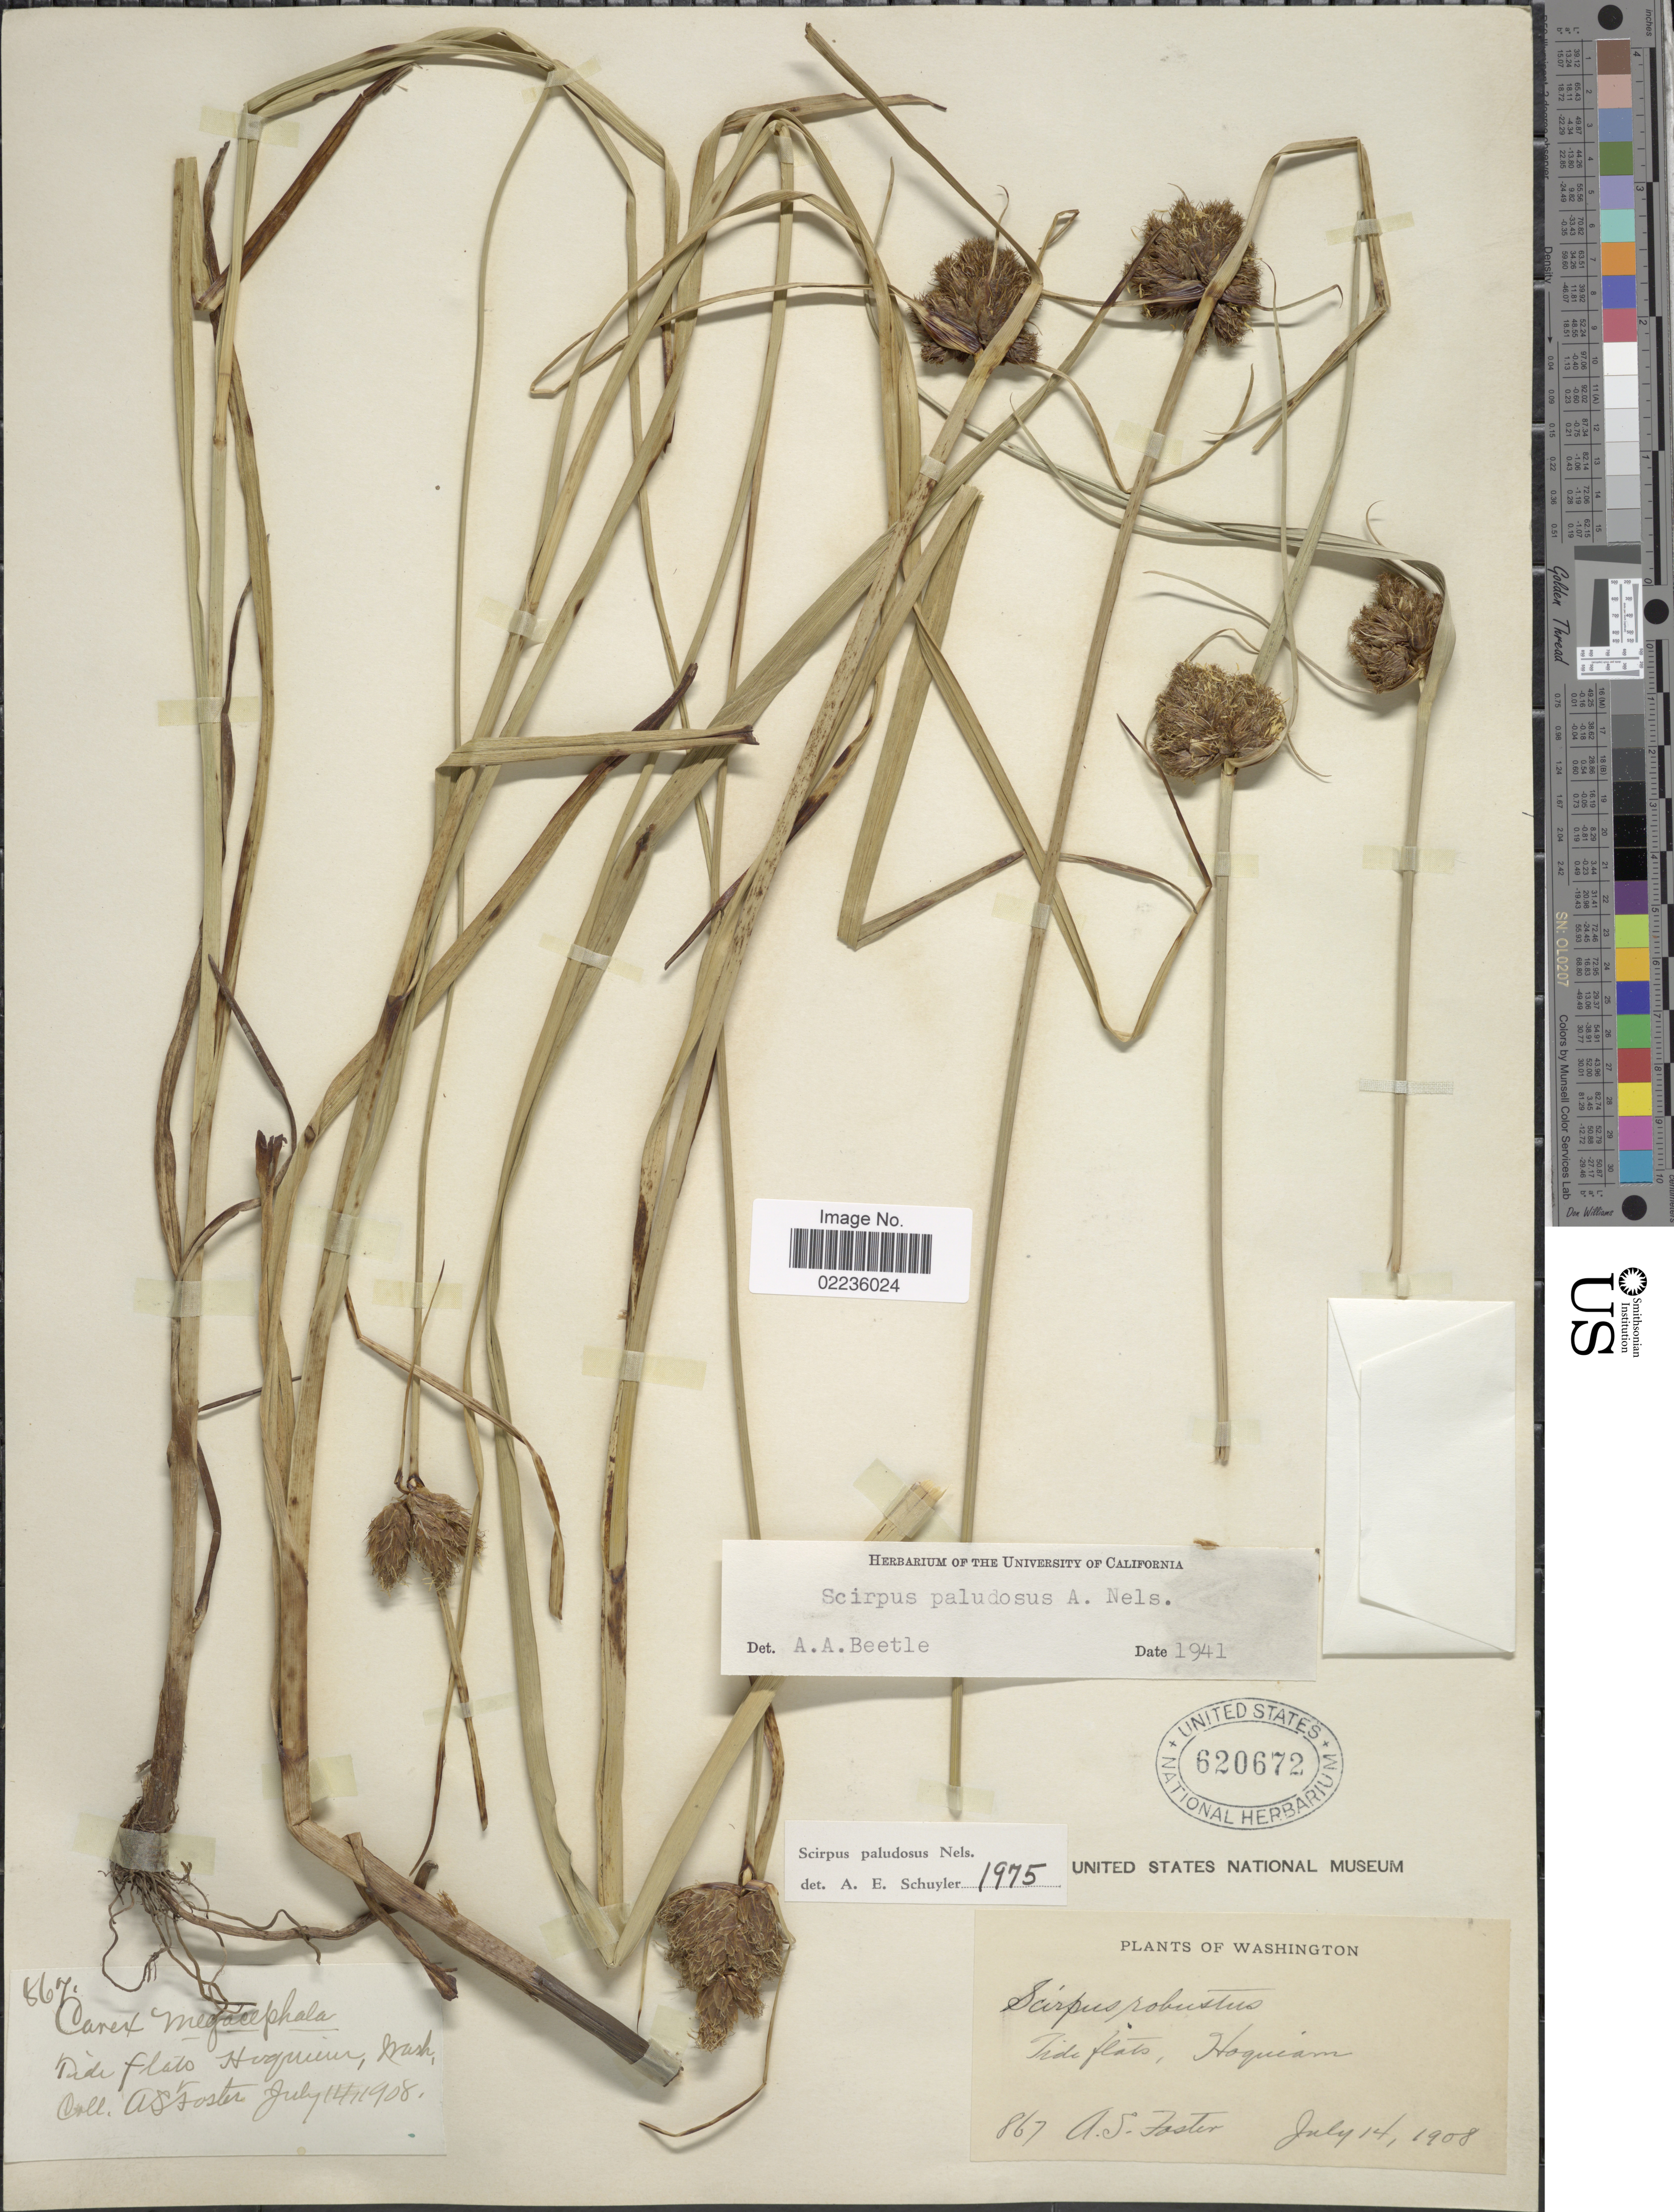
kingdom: Plantae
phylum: Tracheophyta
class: Liliopsida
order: Poales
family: Cyperaceae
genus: Bolboschoenus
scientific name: Bolboschoenus maritimus subsp. paludosus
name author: (A. Nelson) T. Koyama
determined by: Strong, M. T., (US), Smithsonian Institution - National Museum of Natural History (UNITED STATES)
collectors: A. S. Foster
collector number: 867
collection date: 1908-07-14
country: United States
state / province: Washington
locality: Tide flats, Hoquiam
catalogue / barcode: US 620672